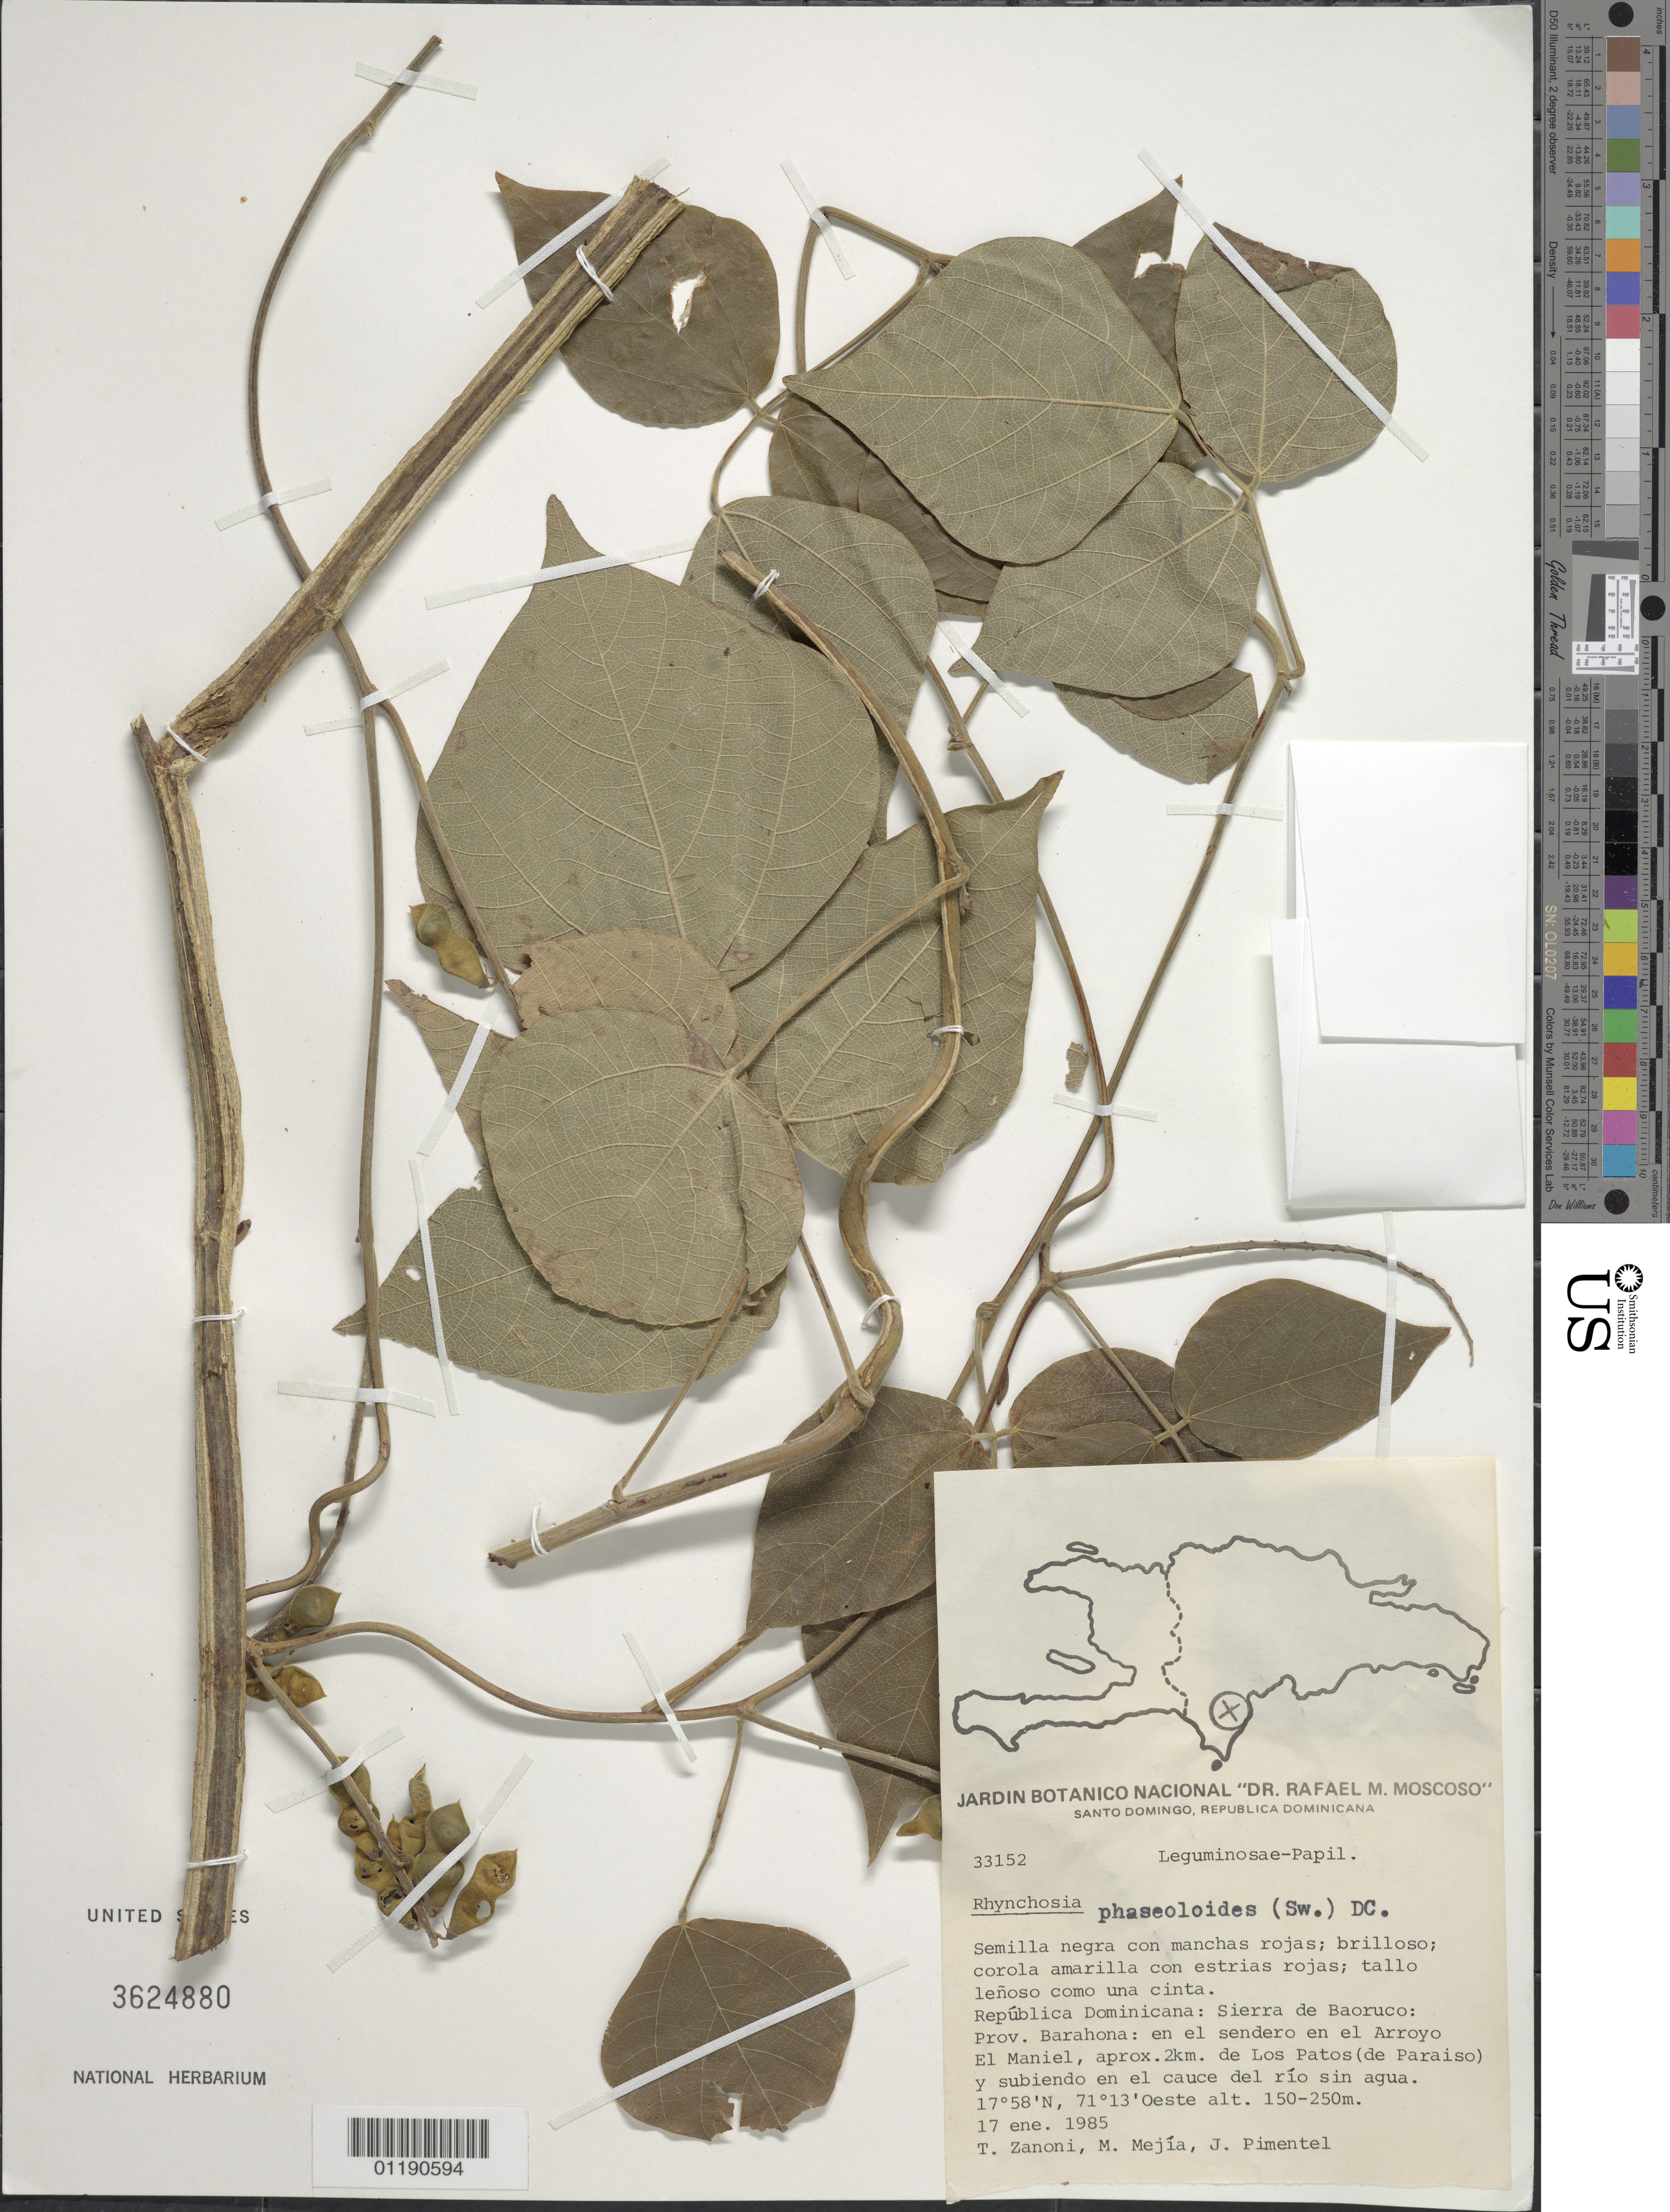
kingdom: Plantae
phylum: Tracheophyta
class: Magnoliopsida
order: Fabales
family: Fabaceae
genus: Rhynchosia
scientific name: Rhynchosia phaseoloides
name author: (Sw.) DC.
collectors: T. A. Zanoni, M. Mejia & J. Pimentel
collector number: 33152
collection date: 1985-01-17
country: Dominican Republic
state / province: Barahona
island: Hispaniola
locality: Sierra de Baoruco: in the path on El Maniel creek, approximately 2 km. of Los Patos (de Paraiso) and up on the channel of the river without water.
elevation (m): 150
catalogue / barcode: US 3624880